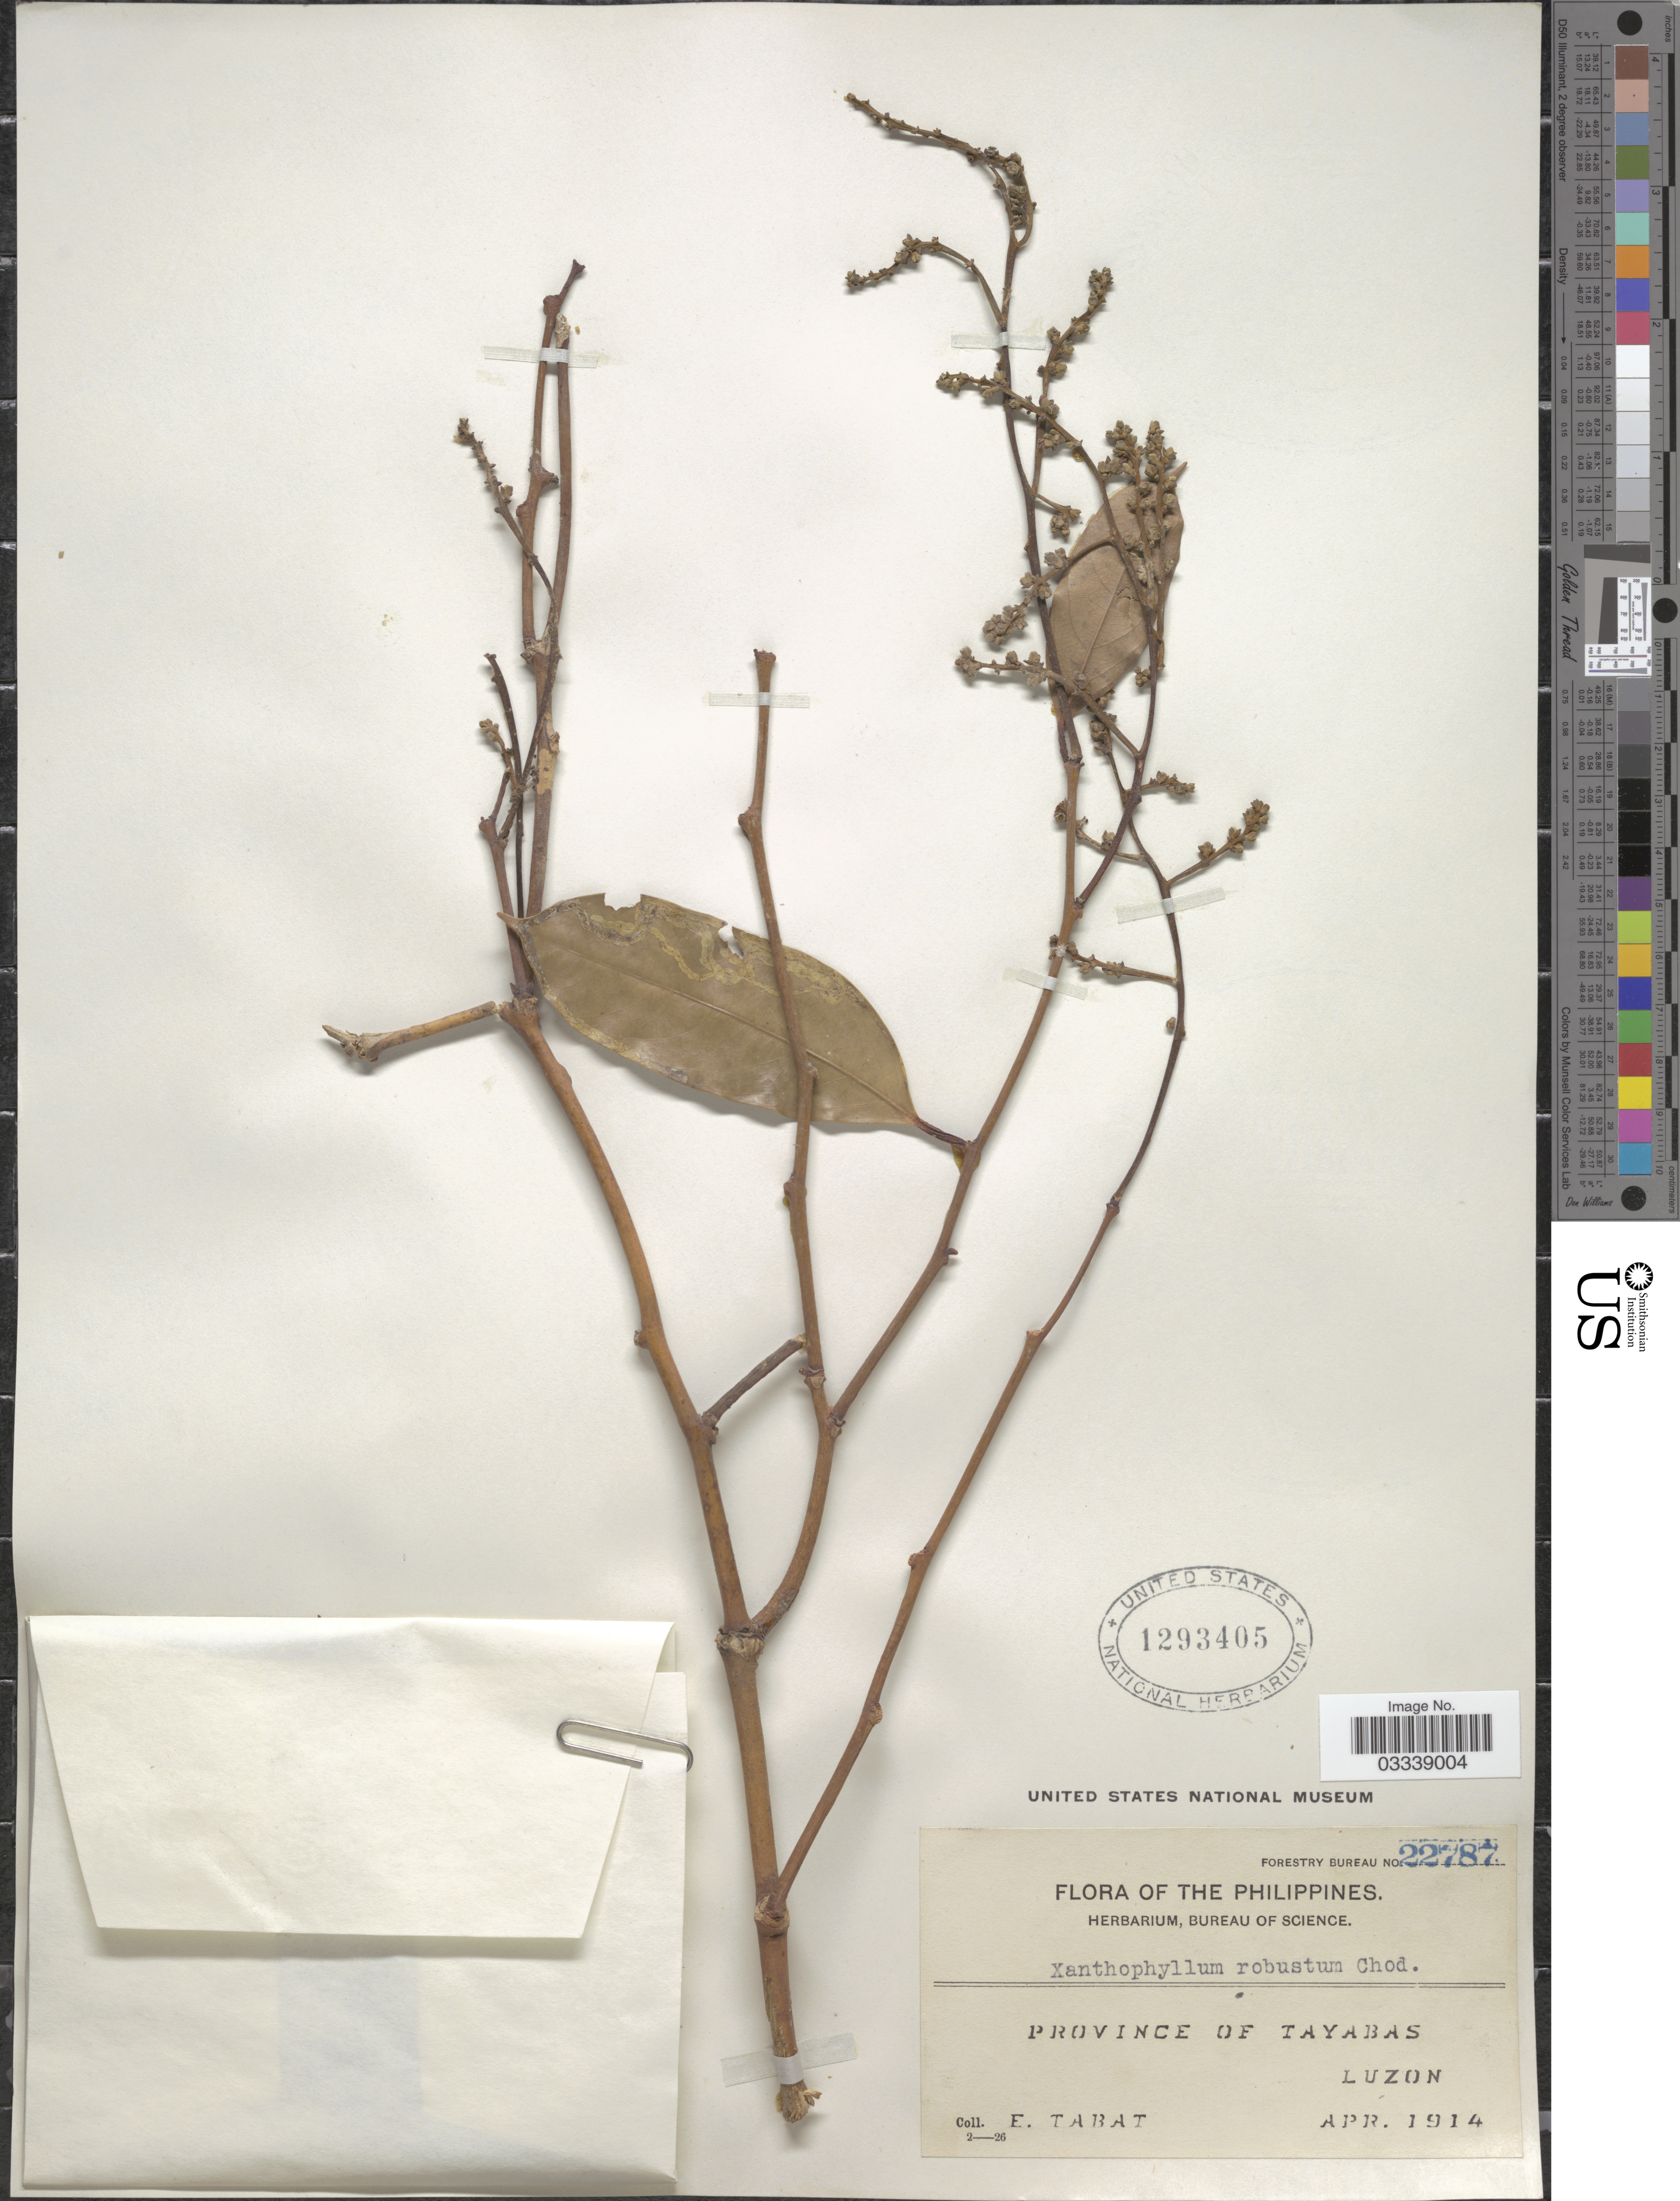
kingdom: Plantae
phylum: Tracheophyta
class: Magnoliopsida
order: Fabales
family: Polygalaceae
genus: Xanthophyllum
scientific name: Xanthophyllum vitellinum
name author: (Blume) D. Dietr.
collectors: E. Tabat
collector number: Forestry Bureau 22787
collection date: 1914-04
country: Philippines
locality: Province of Tayabas, Luzon.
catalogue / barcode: US 1293405